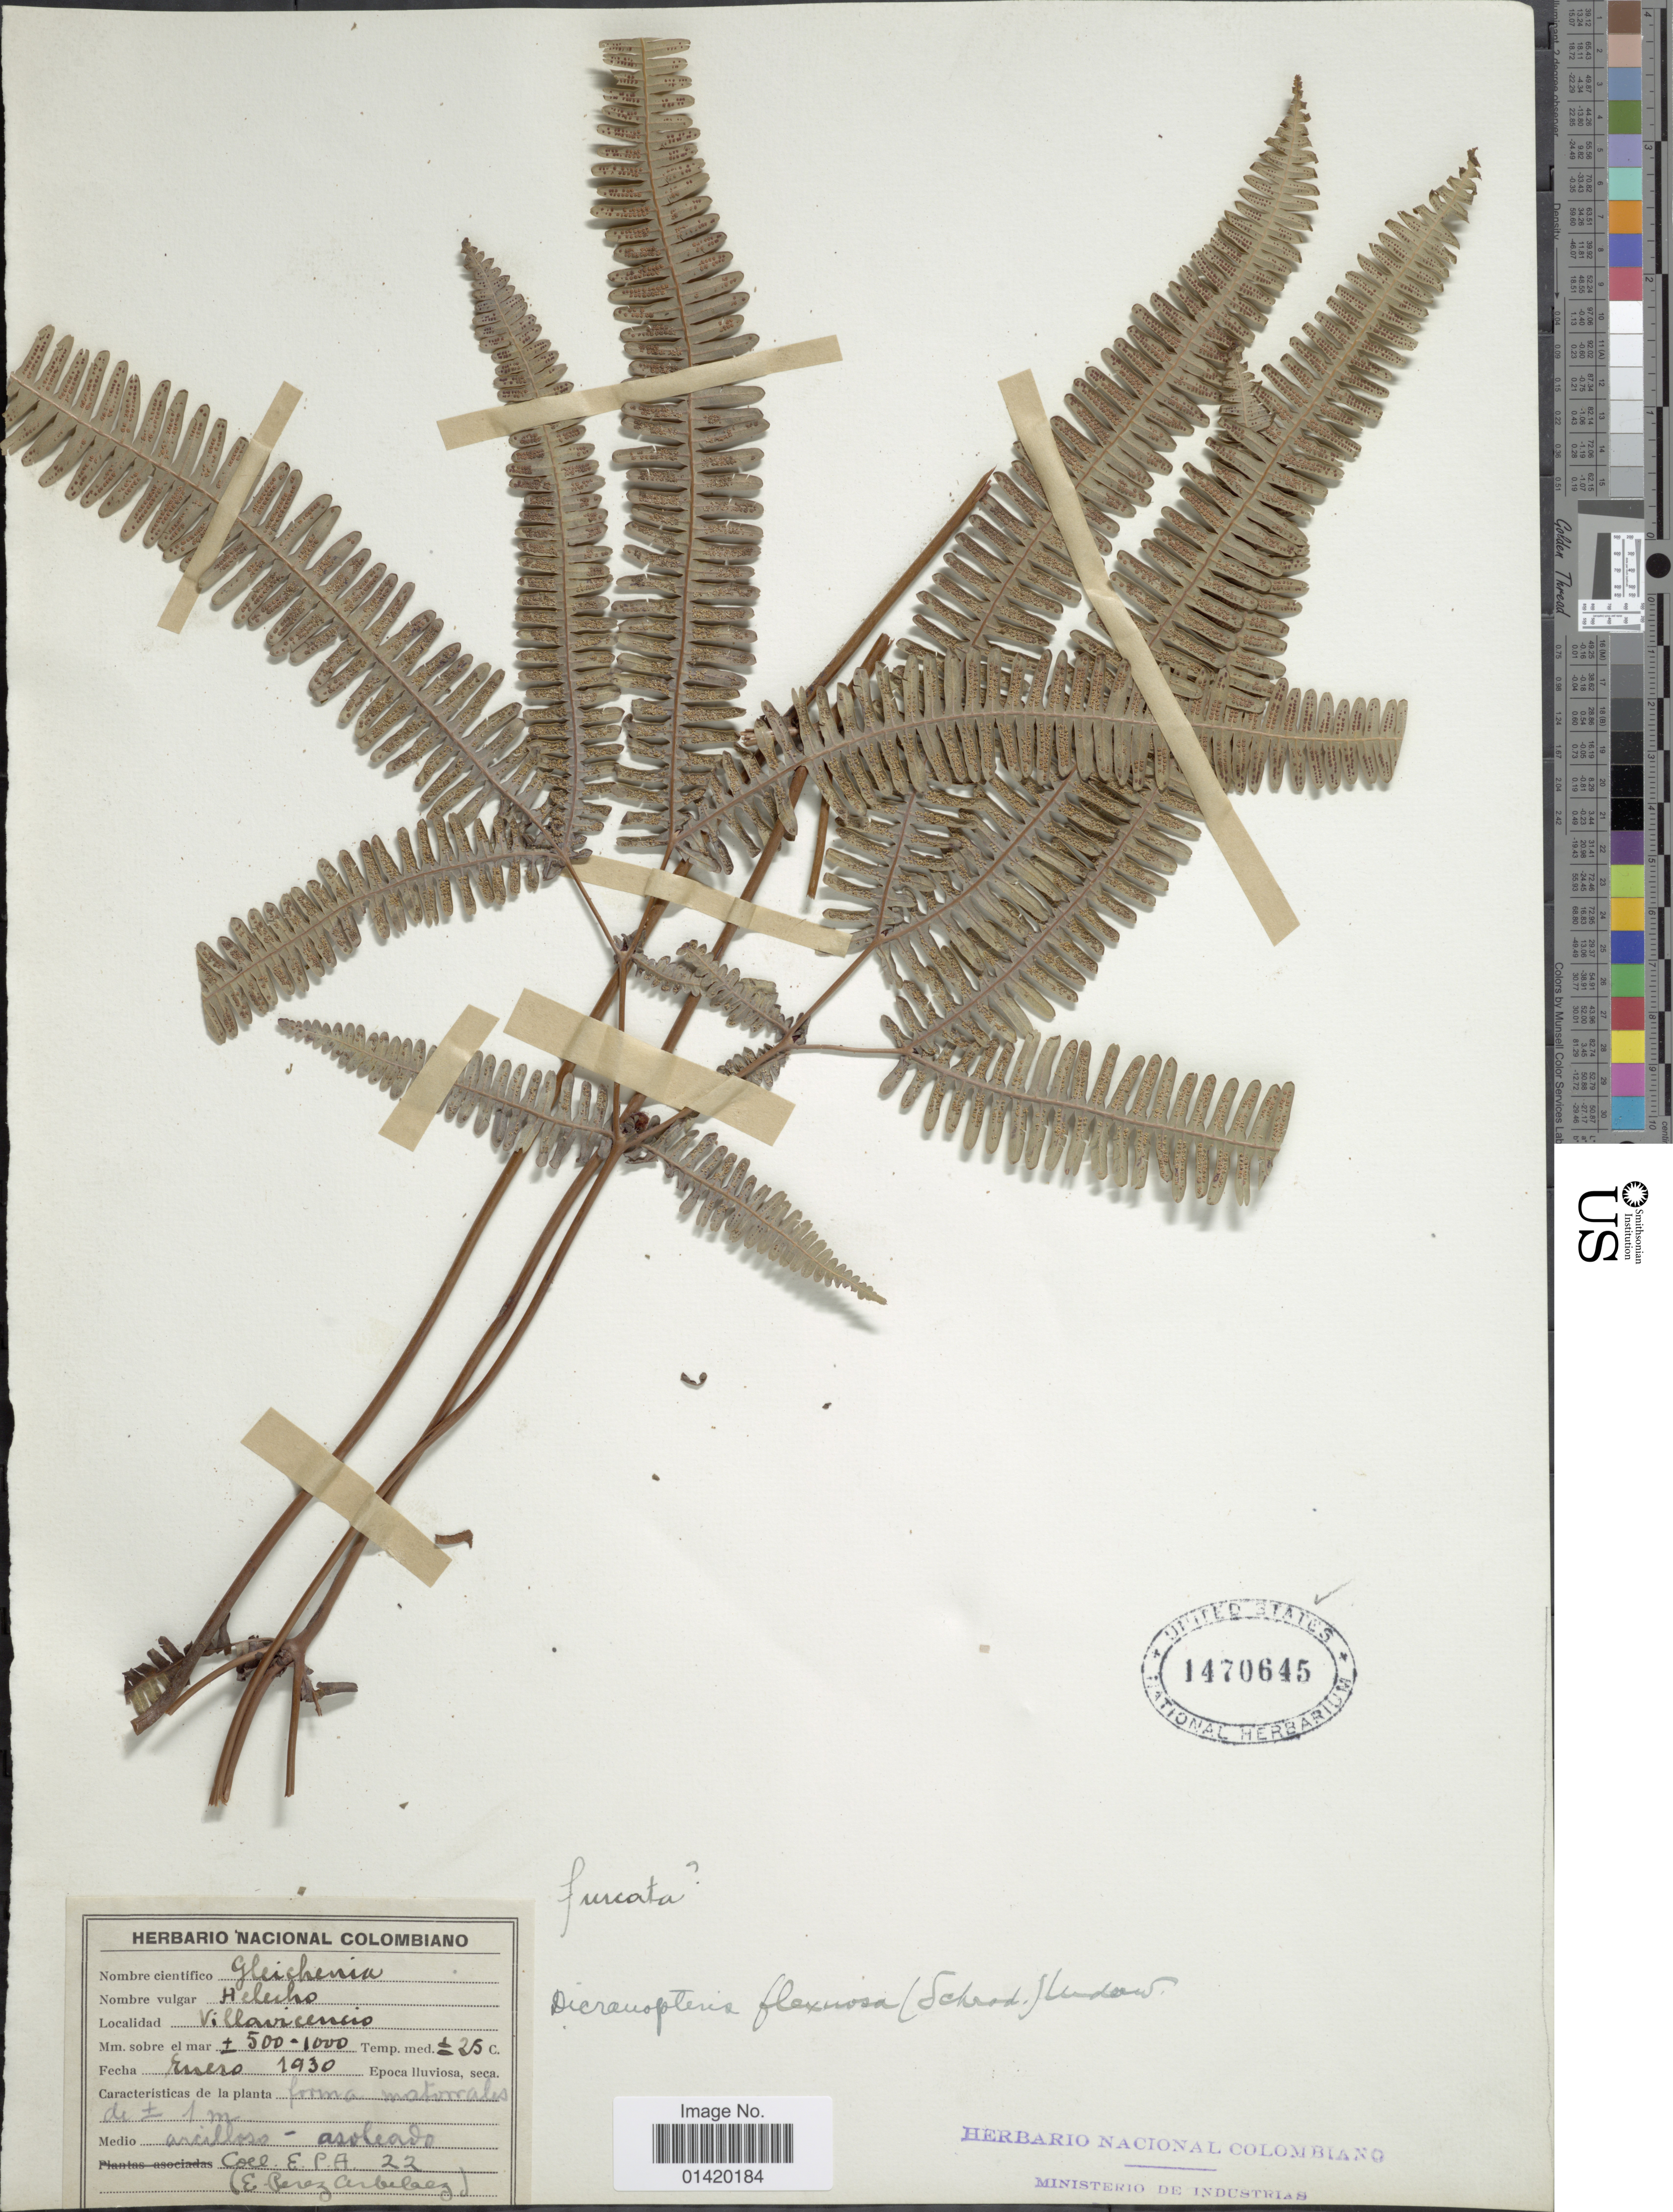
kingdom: Plantae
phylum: Tracheophyta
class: Polypodiopsida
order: Gleicheniales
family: Gleicheniaceae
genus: Dicranopteris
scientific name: Dicranopteris flexuosa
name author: (Schrad.) Underw.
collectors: E. Pérez Arbeláez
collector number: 22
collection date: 1930-01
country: Colombia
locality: Villavicencio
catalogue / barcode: US 1470645